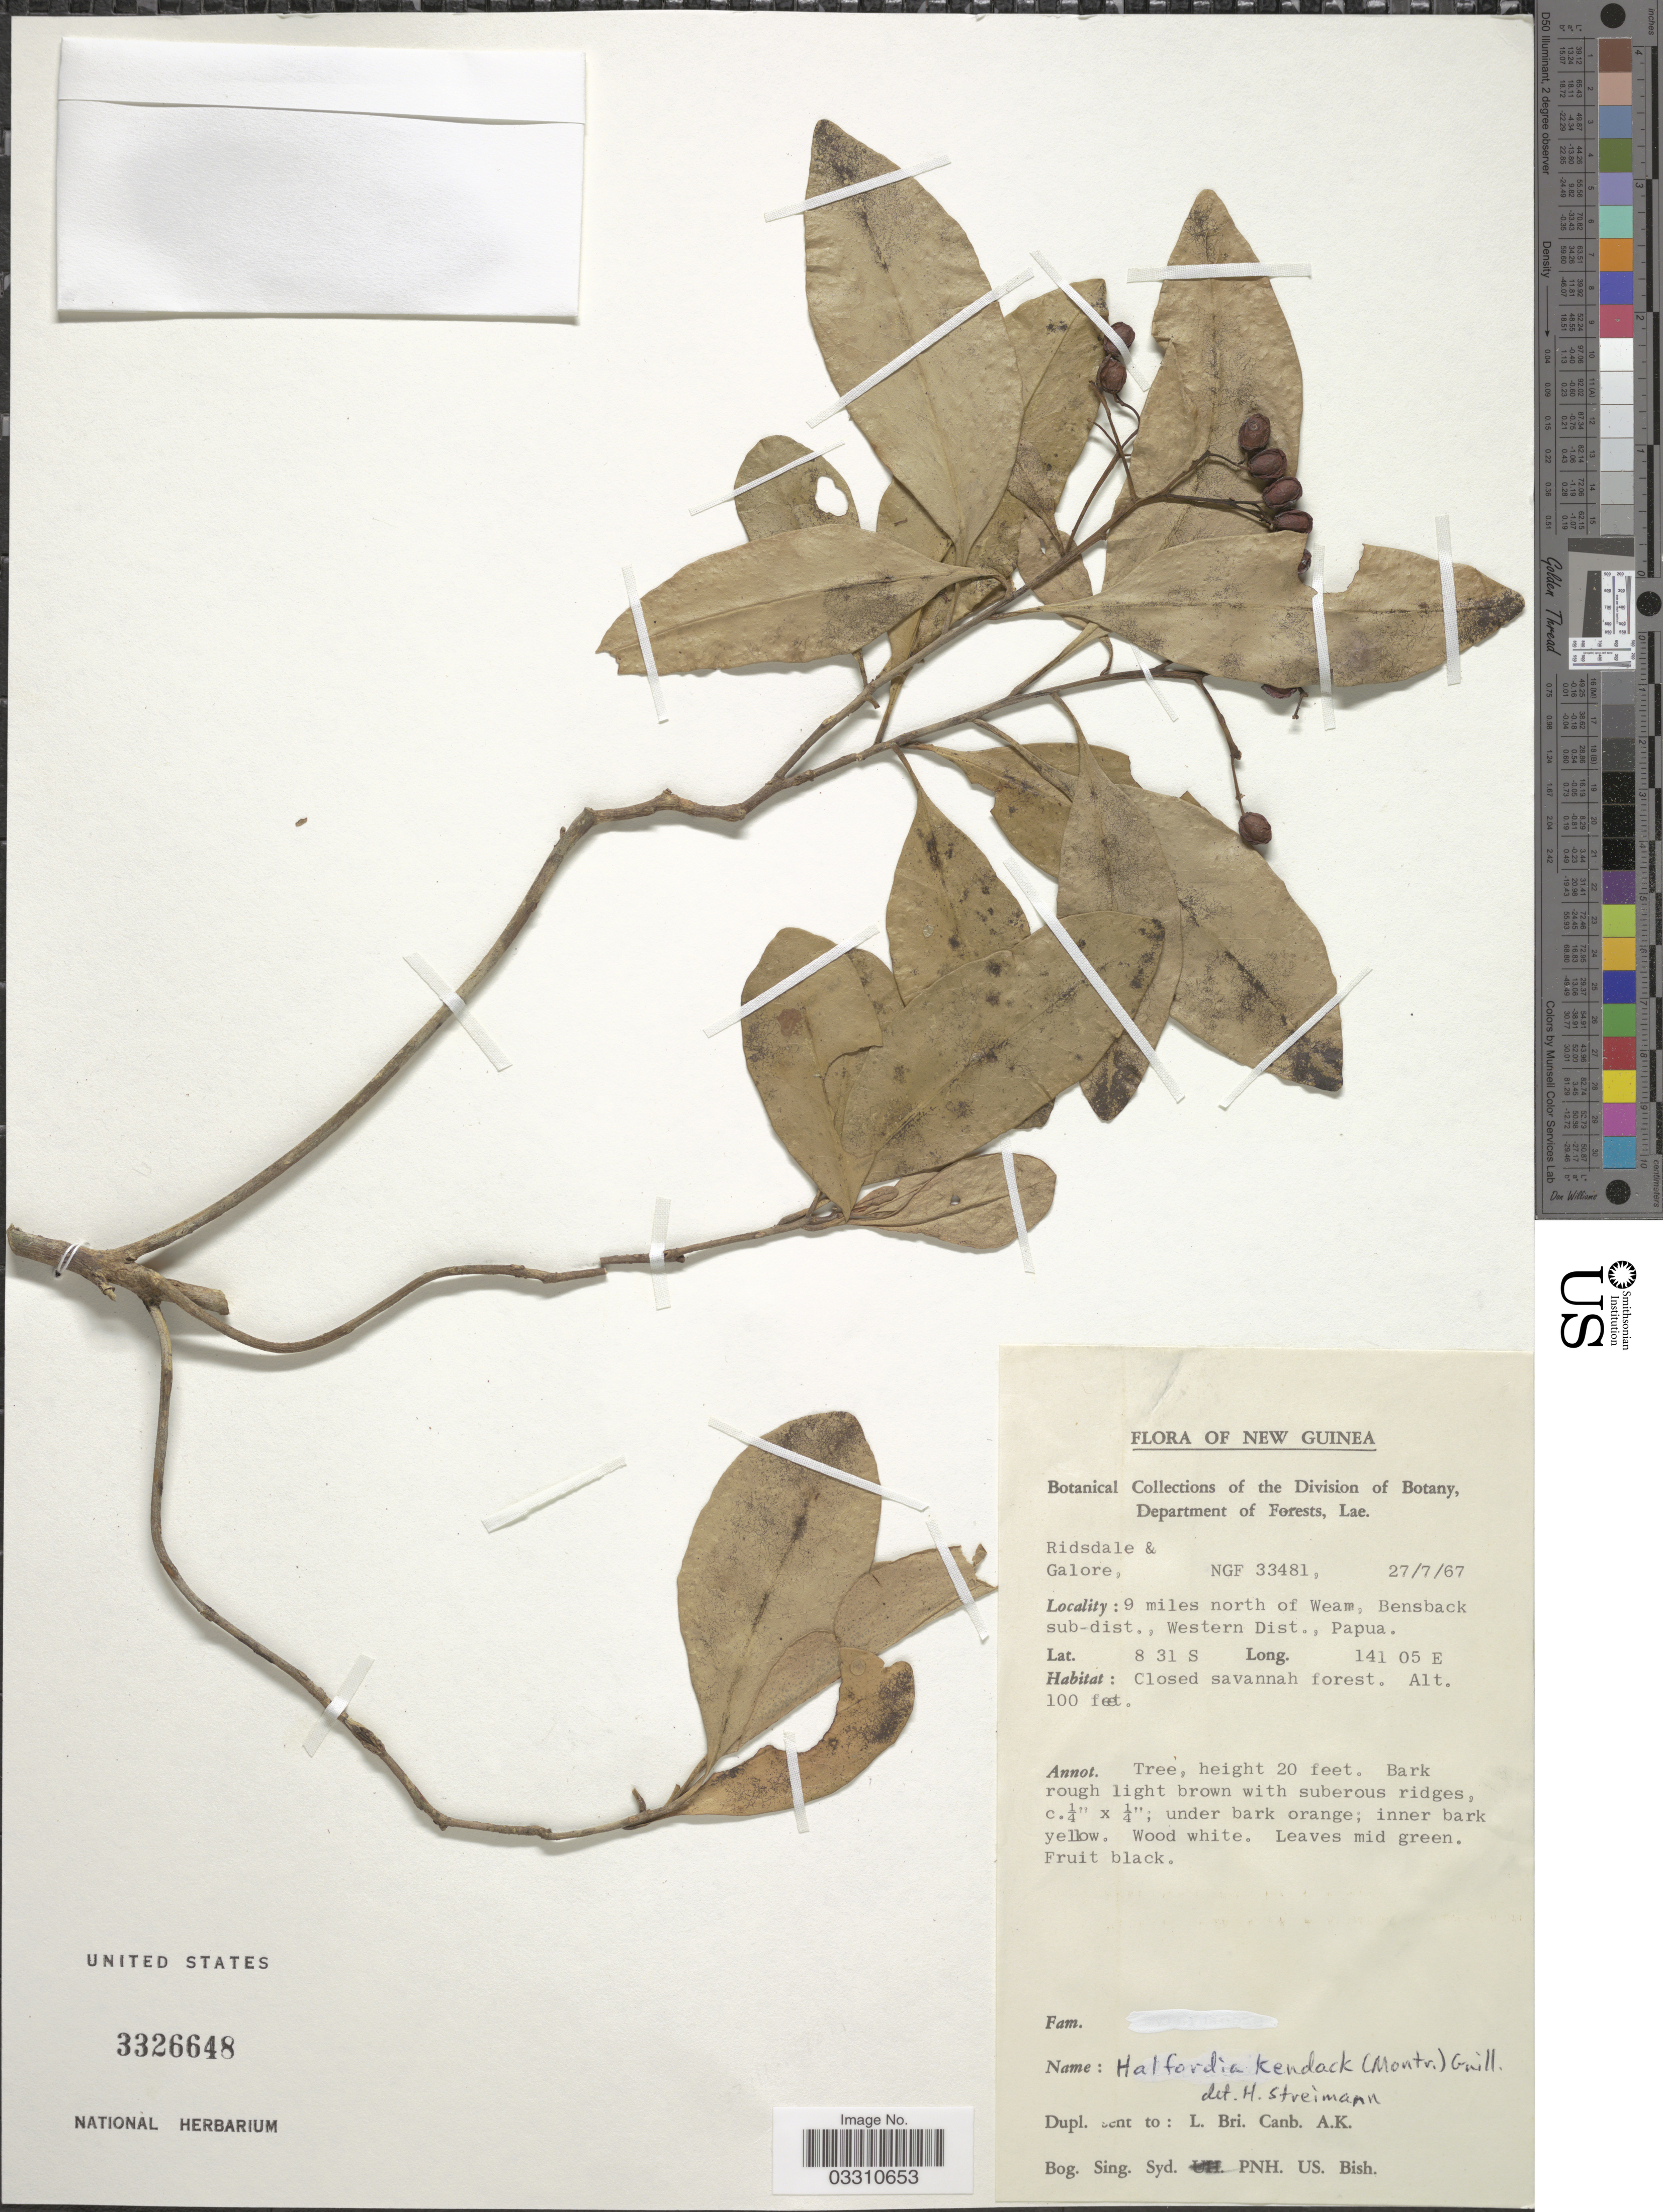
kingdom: Plantae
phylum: Tracheophyta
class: Magnoliopsida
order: Sapindales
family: Rutaceae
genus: Halfordia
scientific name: Halfordia kendack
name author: (Montrouz.) Guillaumin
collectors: -. Ridsdale & -. Galore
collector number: NGF33481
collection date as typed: Transcribed d/m/y: 27/7/67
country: Papua New Guinea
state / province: Manus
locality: New Guinea. 9 miles north of Weam, Bensback sub-dist., Western Dist., Papua.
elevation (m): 30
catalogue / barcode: US 3326648